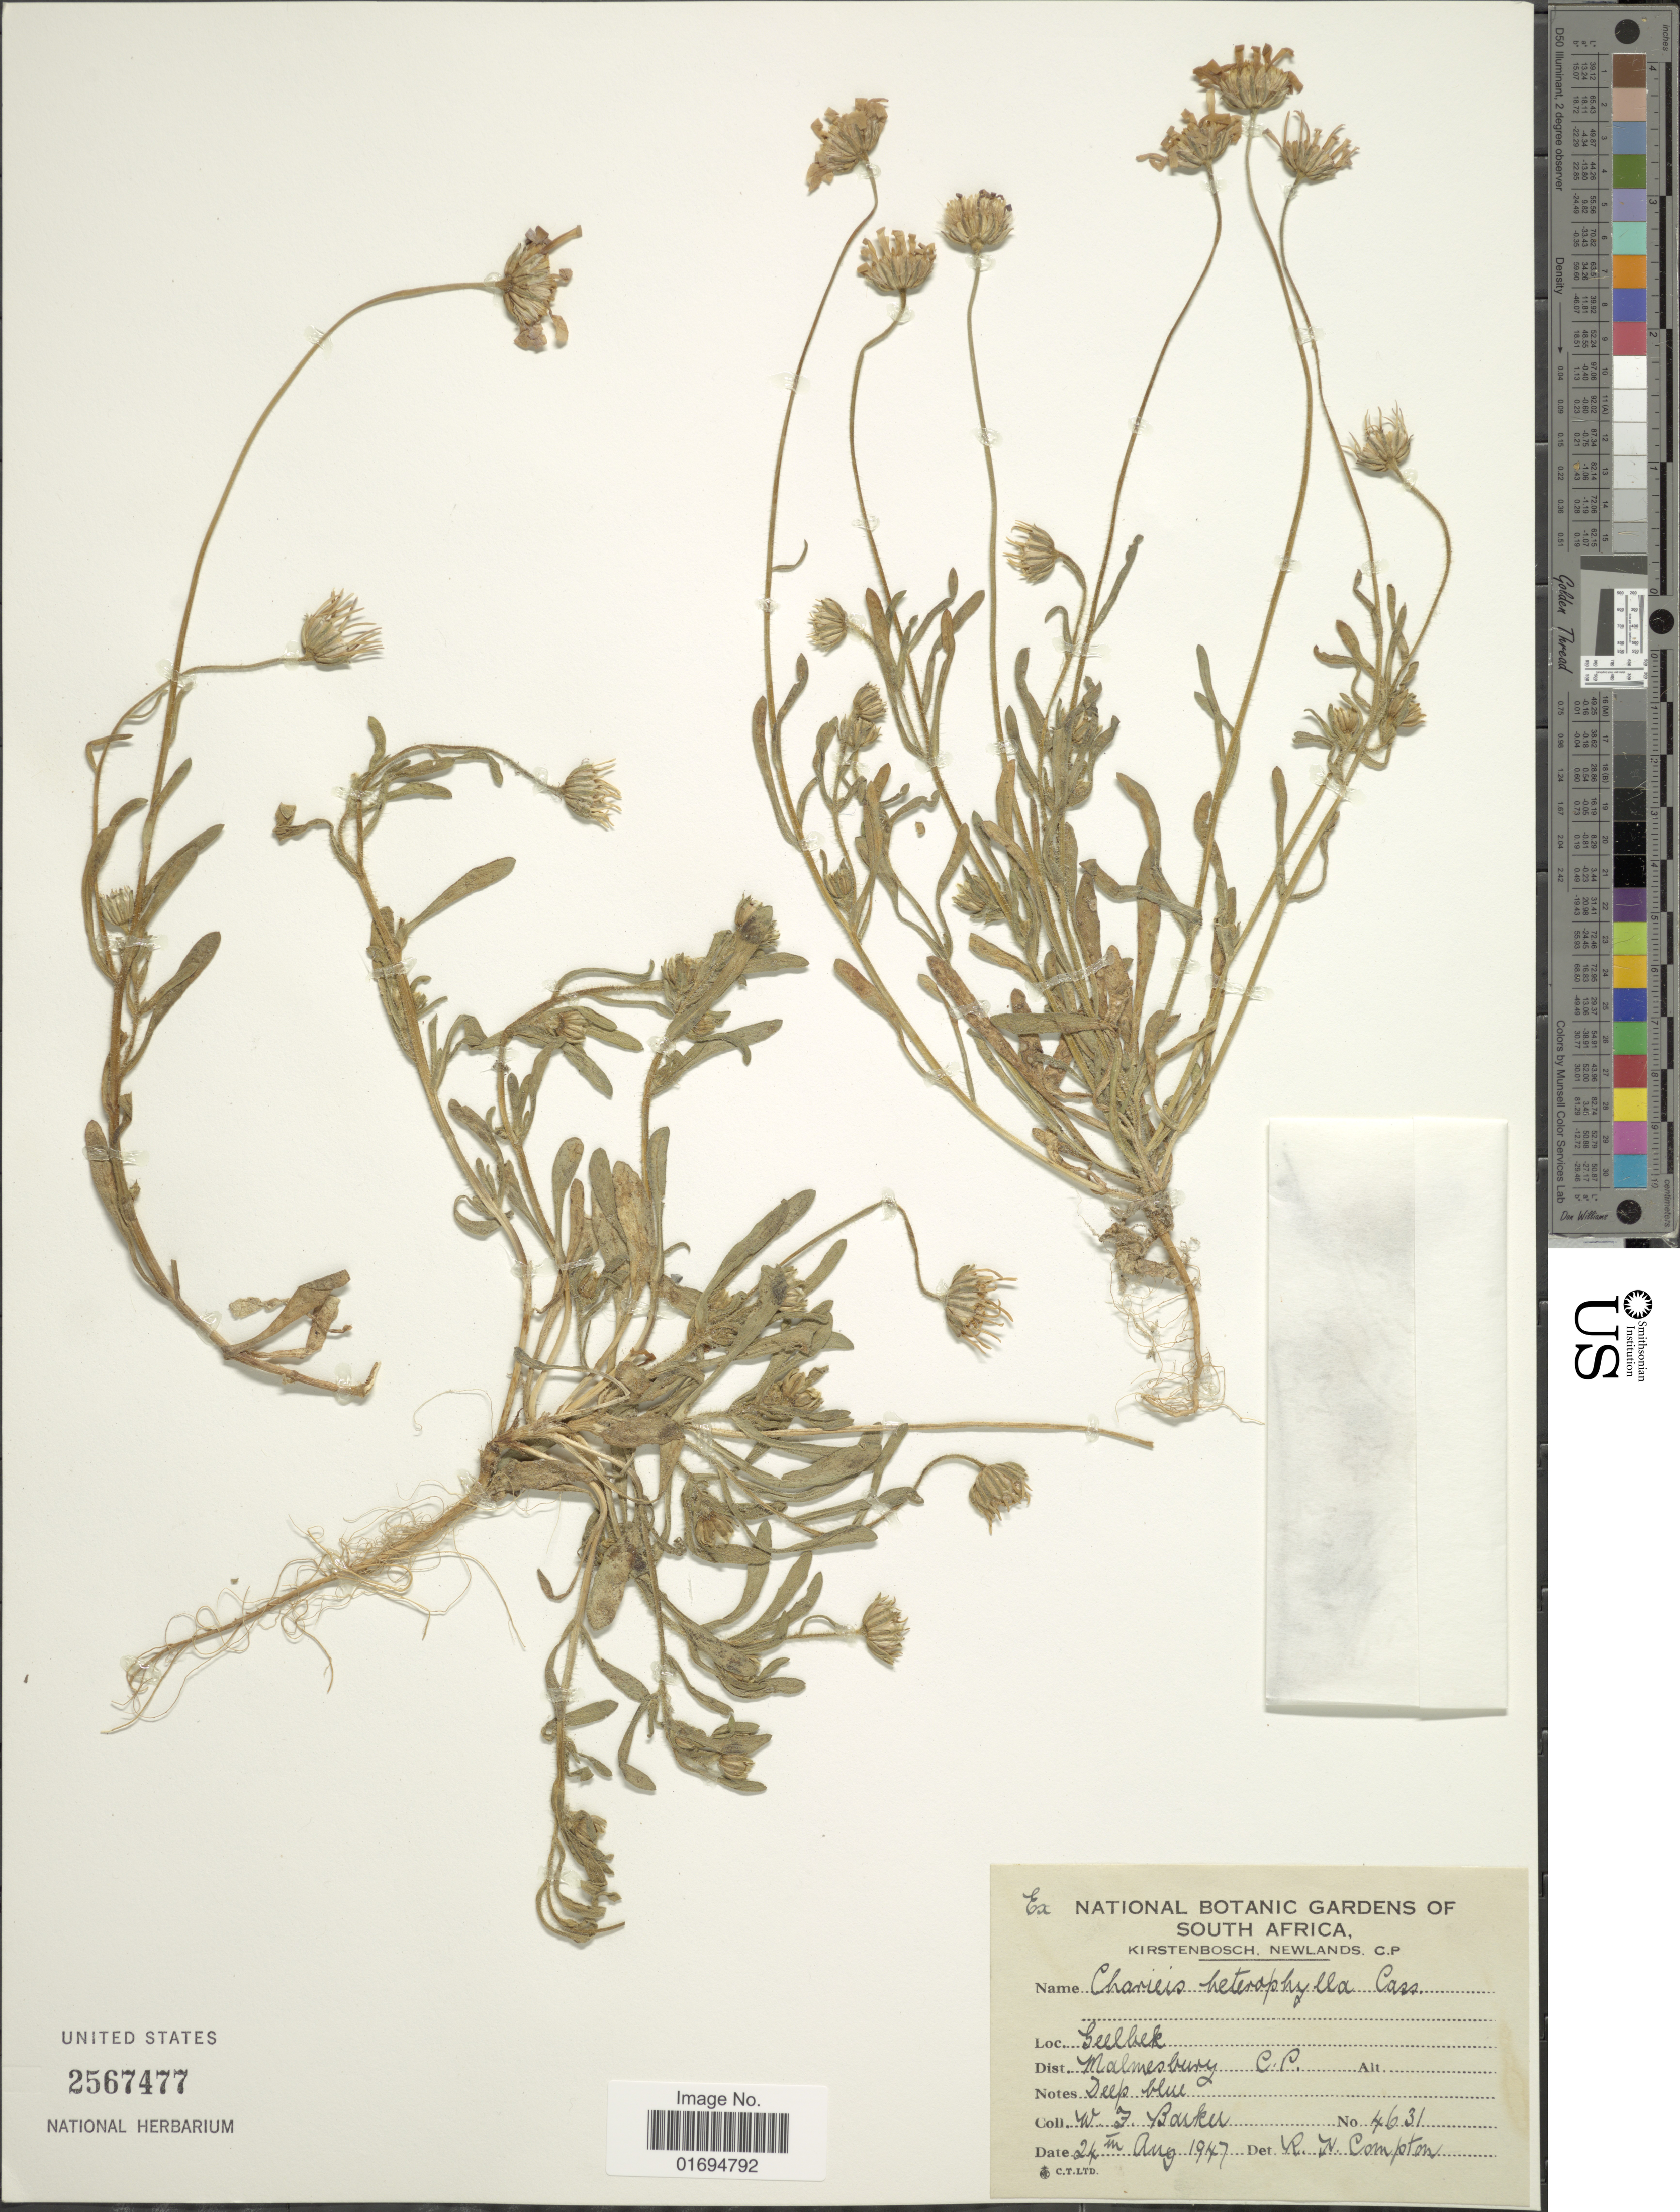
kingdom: Plantae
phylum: Tracheophyta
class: Magnoliopsida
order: Asterales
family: Asteraceae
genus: Felicia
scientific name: Felicia heterophylla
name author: (Cass.) Grau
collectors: W. F. Barker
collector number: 4631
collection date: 1947-08-24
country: South Africa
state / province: Western Cape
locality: Geelbek, Malmesburg C. P.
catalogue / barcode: US 2567477